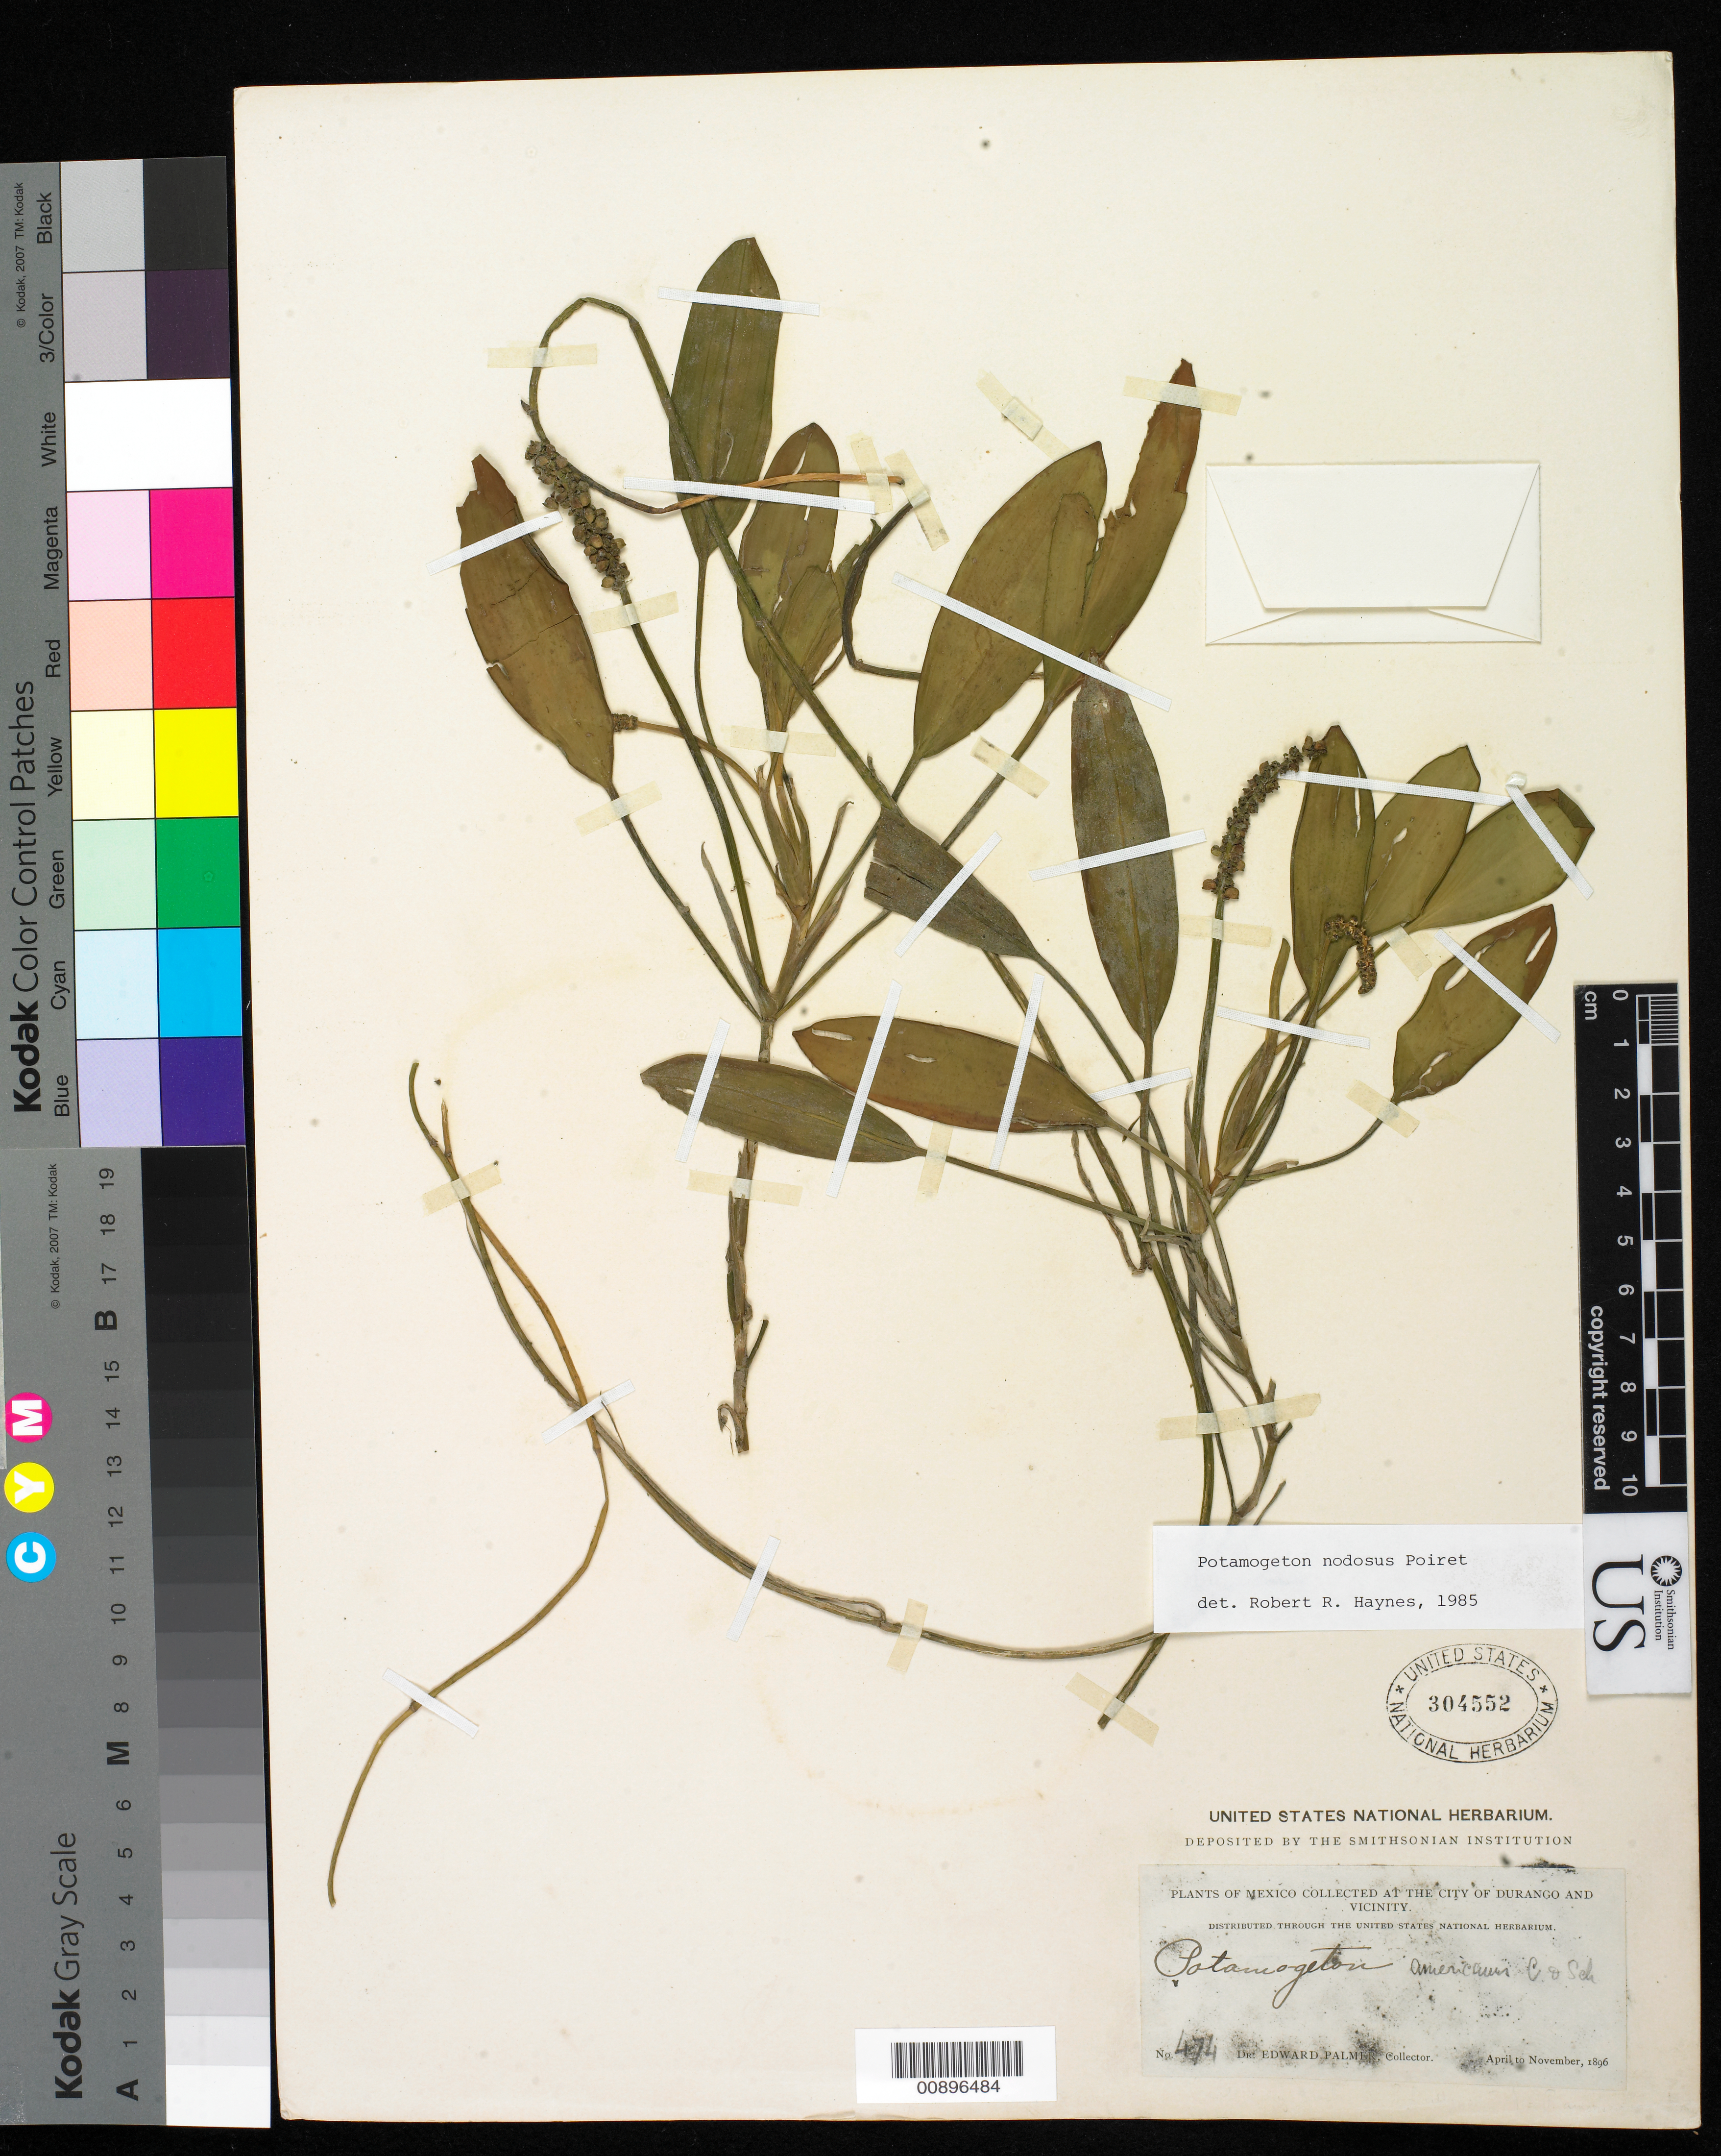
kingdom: Plantae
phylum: Tracheophyta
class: Liliopsida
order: Alismatales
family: Potamogetonaceae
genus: Potamogeton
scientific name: Potamogeton nodosus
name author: Poir.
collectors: E. Palmer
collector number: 474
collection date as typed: Apr 1896 to -- Nov 1896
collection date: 1896-04/1896-11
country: Mexico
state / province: Durango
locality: City of Durango and vicinity.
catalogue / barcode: US 304552